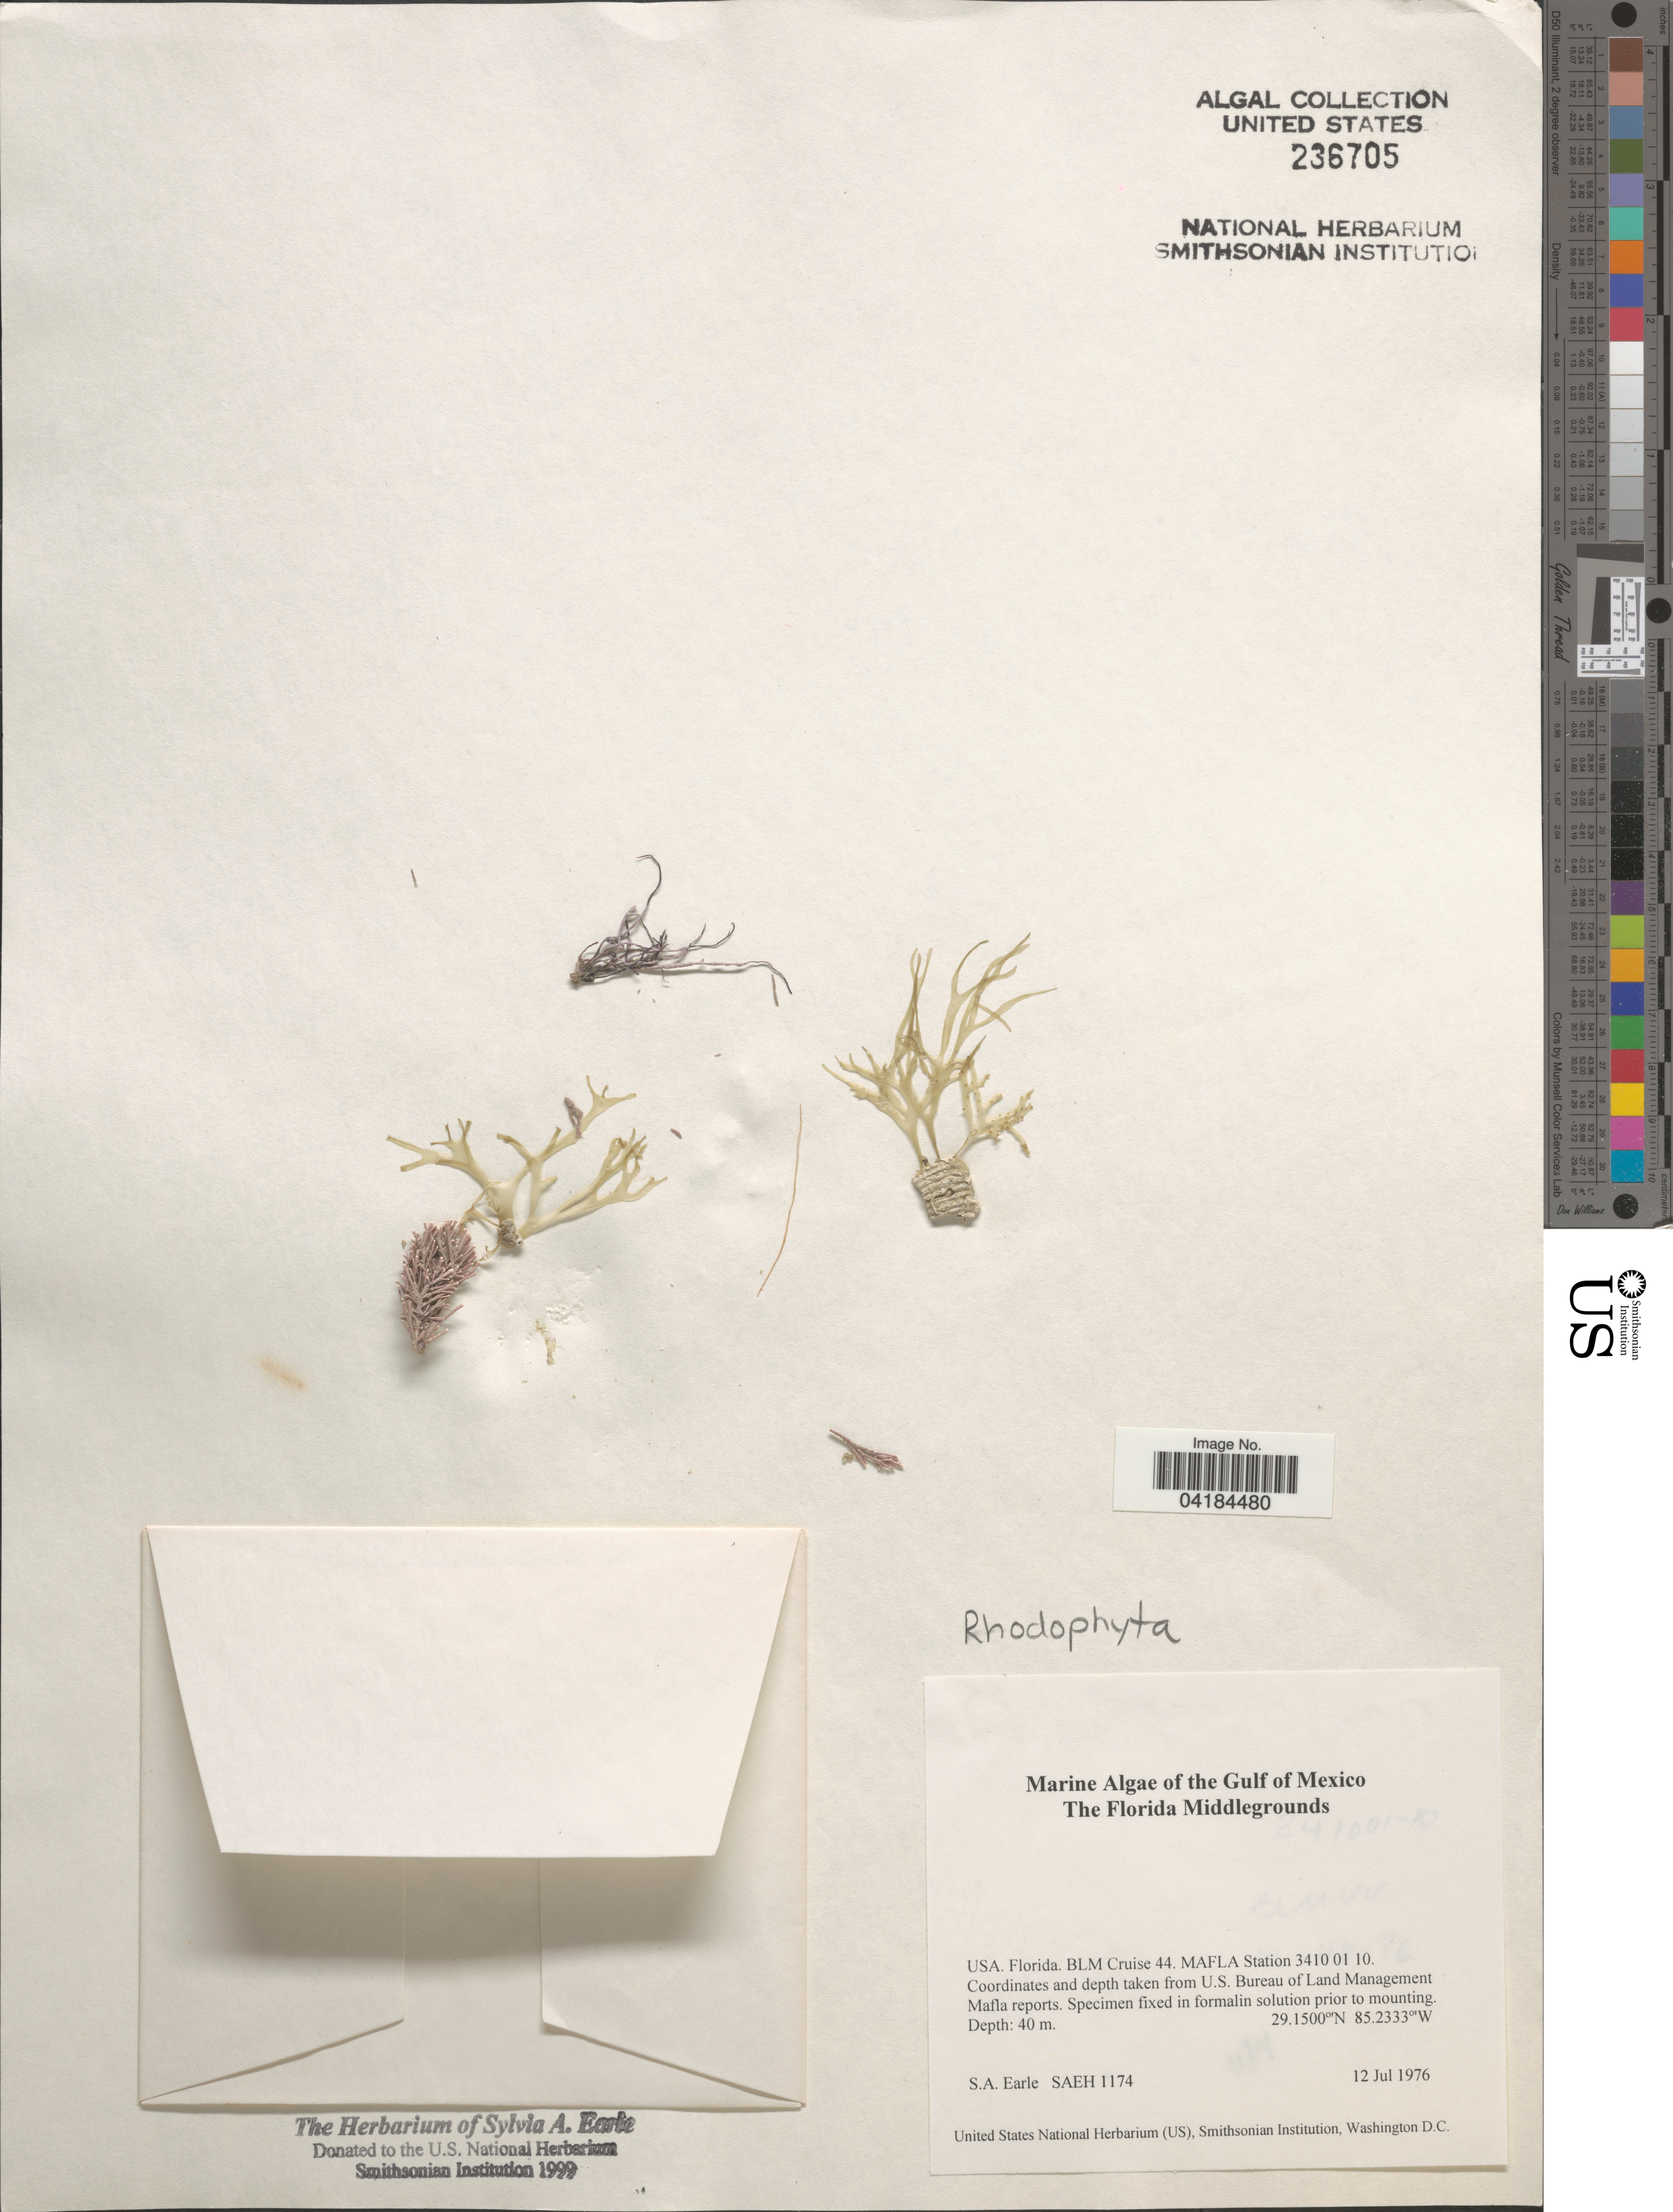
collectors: S. A. Earle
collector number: SAEH1174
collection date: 1976-07-12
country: United States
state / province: Florida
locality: The Gulf of Mexico. The Florida Middlegrounds. BLM Cruise 44. MAFLA Station 3410 01 10.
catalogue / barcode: US 236705